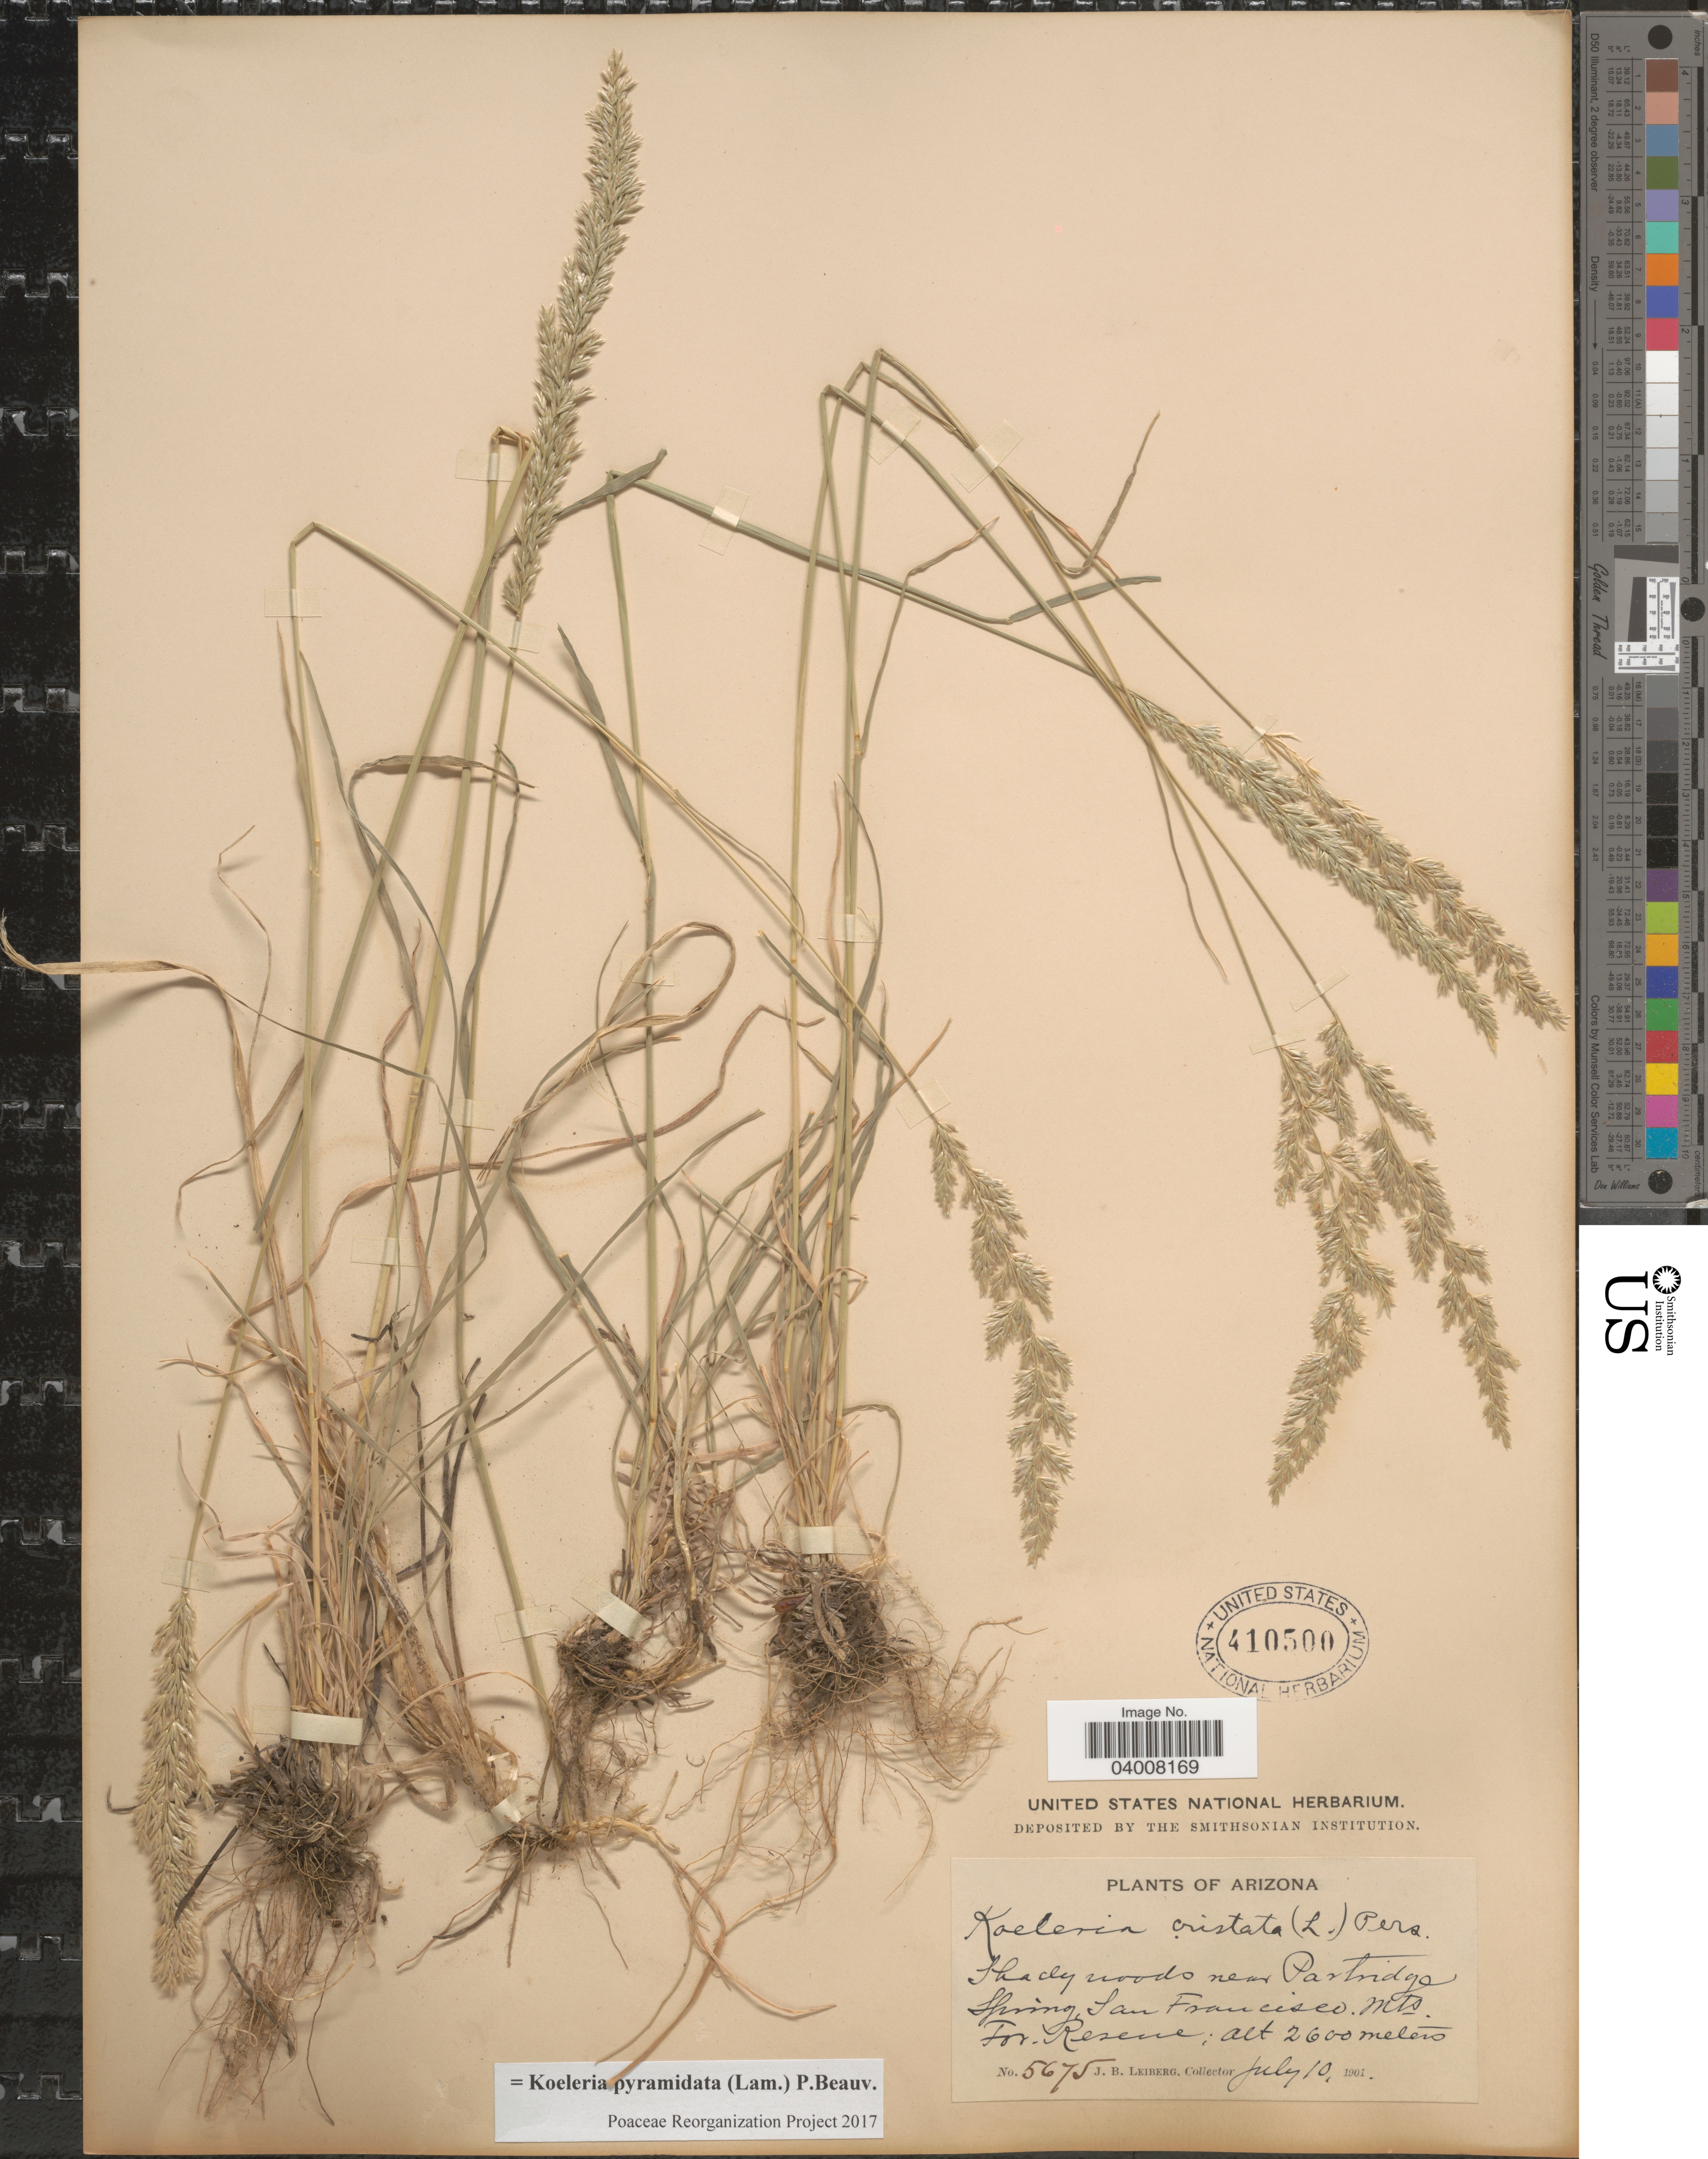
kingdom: Plantae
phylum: Tracheophyta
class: Liliopsida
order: Poales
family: Poaceae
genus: Koeleria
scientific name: Koeleria pyramidata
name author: (Lam.) P. Beauv.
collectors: J. B. Leiberg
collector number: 5675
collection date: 1901-07-10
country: United States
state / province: Arizona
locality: Near Partridge Spring, San Francisco. Mts. For. Reserve.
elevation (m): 2600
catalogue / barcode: US 410500